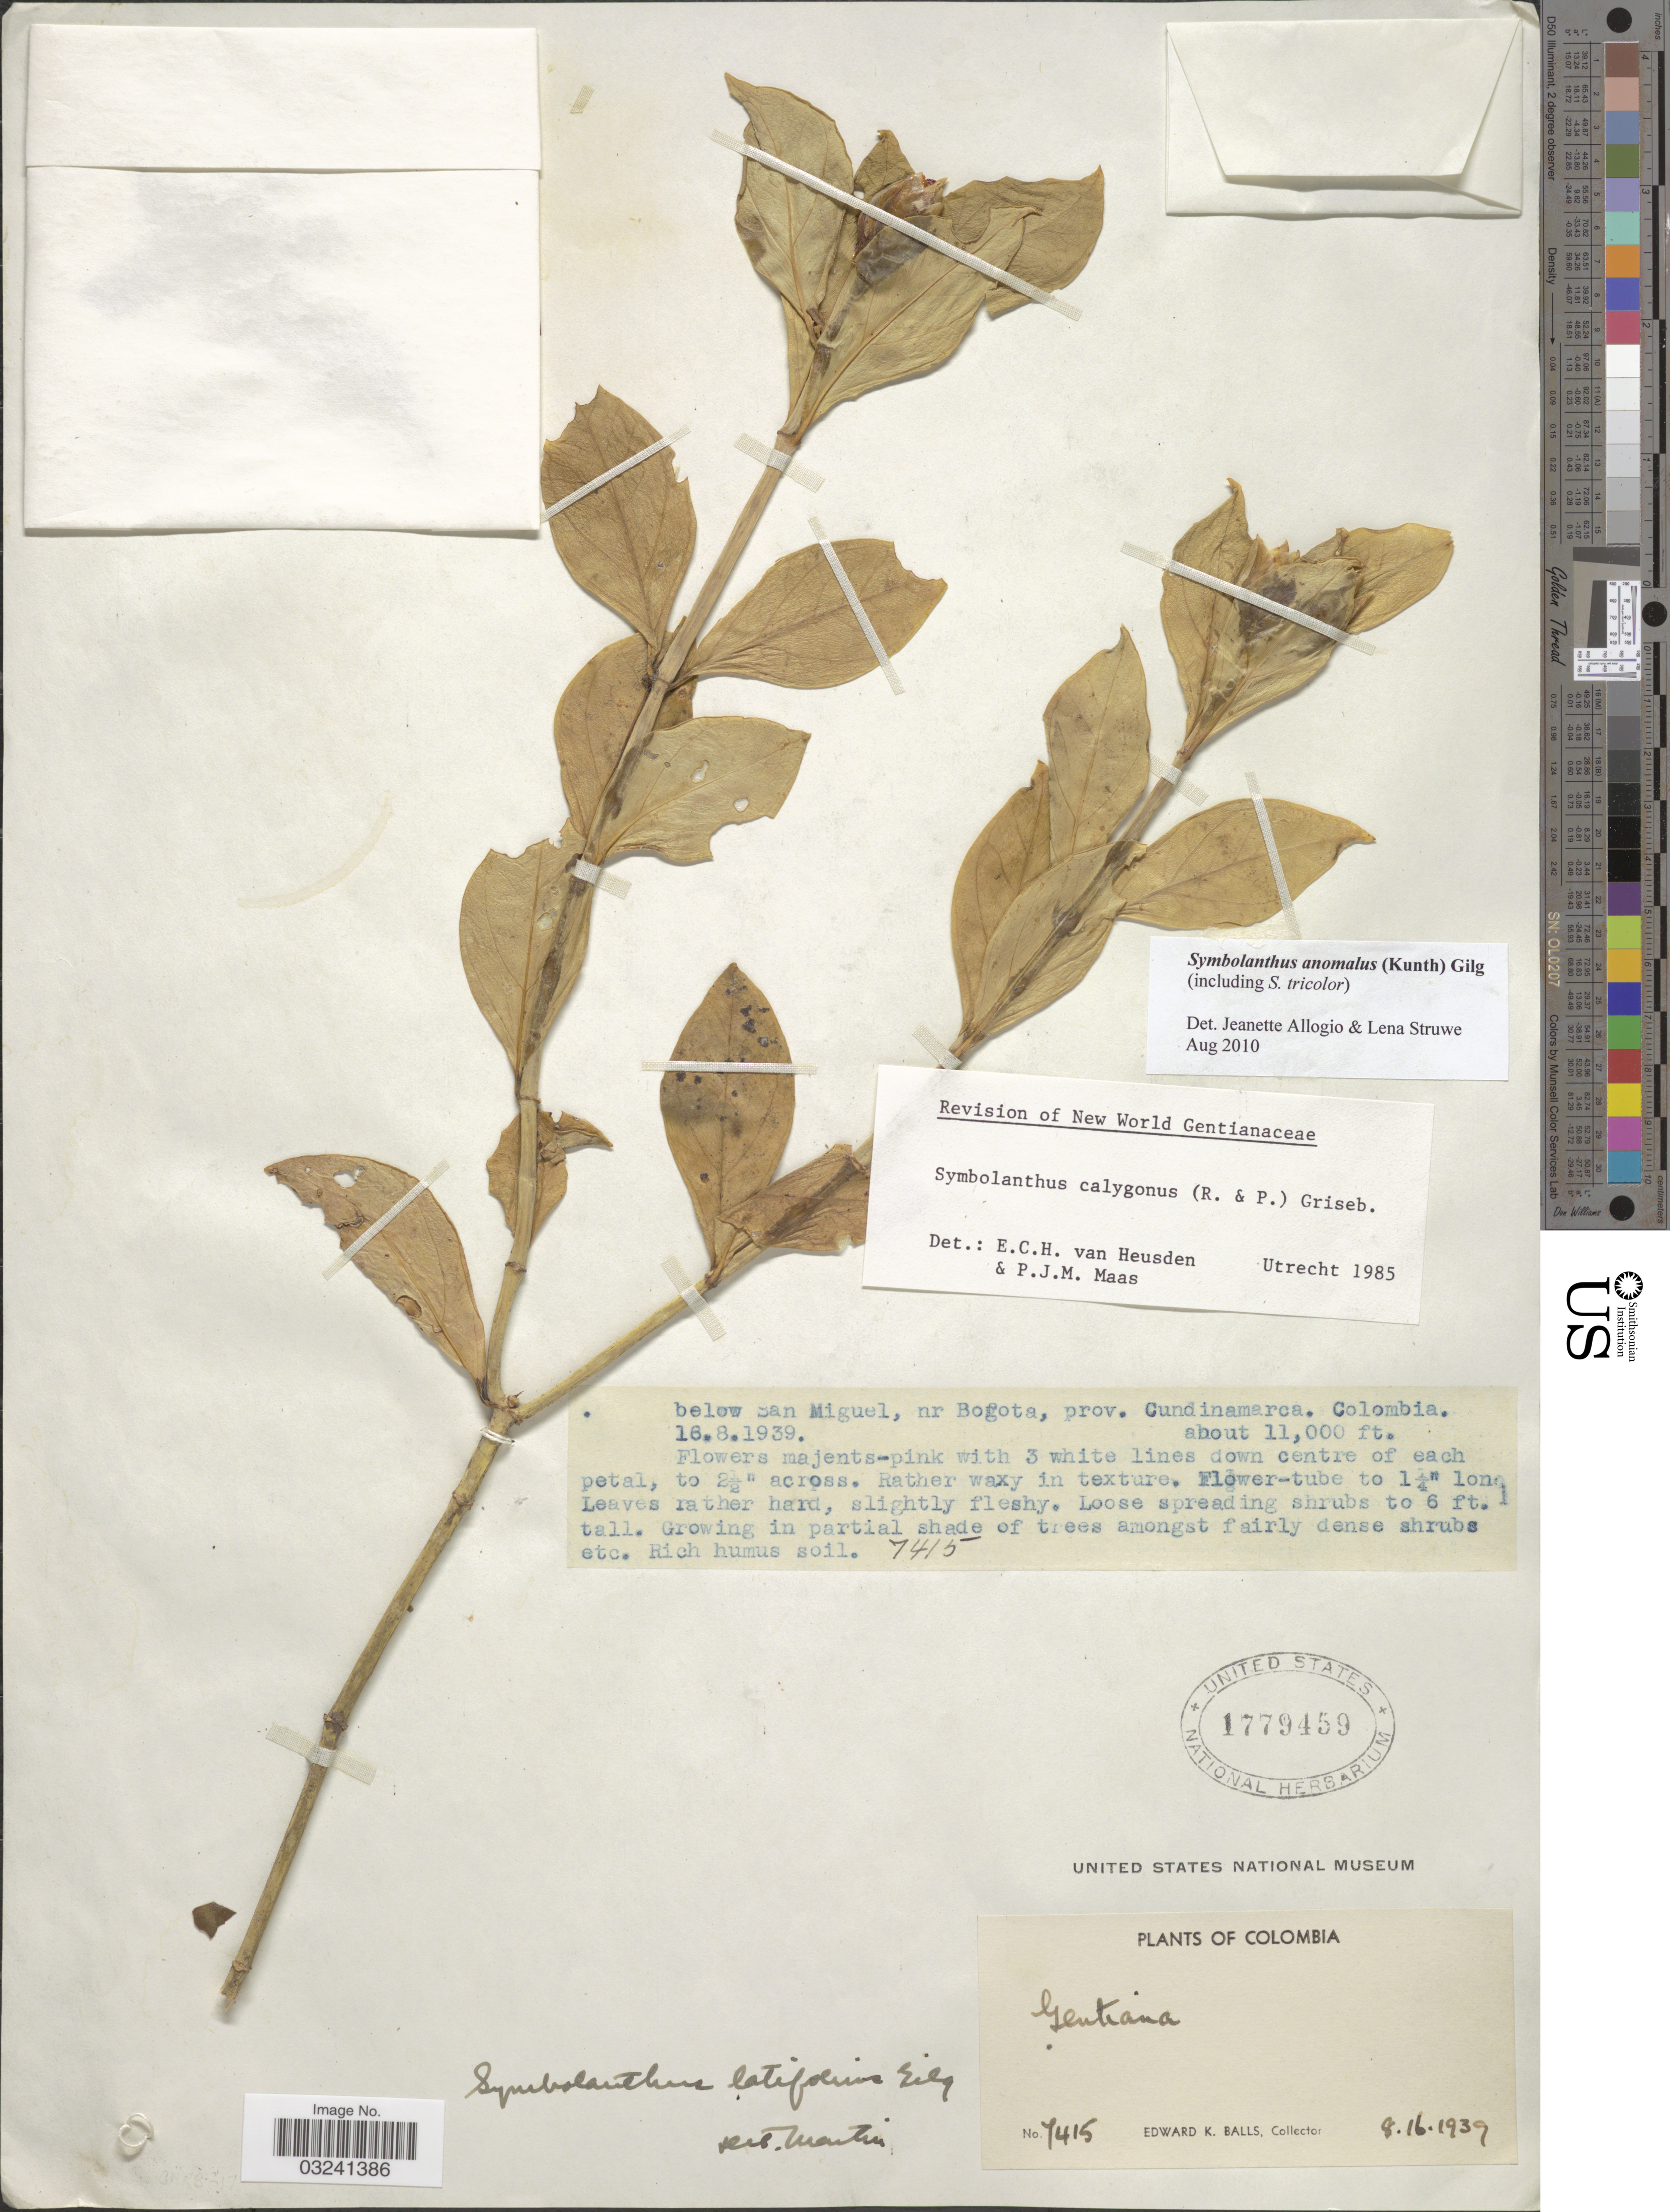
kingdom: Plantae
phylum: Tracheophyta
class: Magnoliopsida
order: Gentianales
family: Gentianaceae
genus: Symbolanthus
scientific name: Symbolanthus anomalus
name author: (Kunth) Gilg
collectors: E. K. Balls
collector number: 7415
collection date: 1939-08-16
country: Colombia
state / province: Cundinamarca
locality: Below San Miguel, nr Bogota, prov. Cundinamarca.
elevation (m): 3353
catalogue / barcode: US 1779459